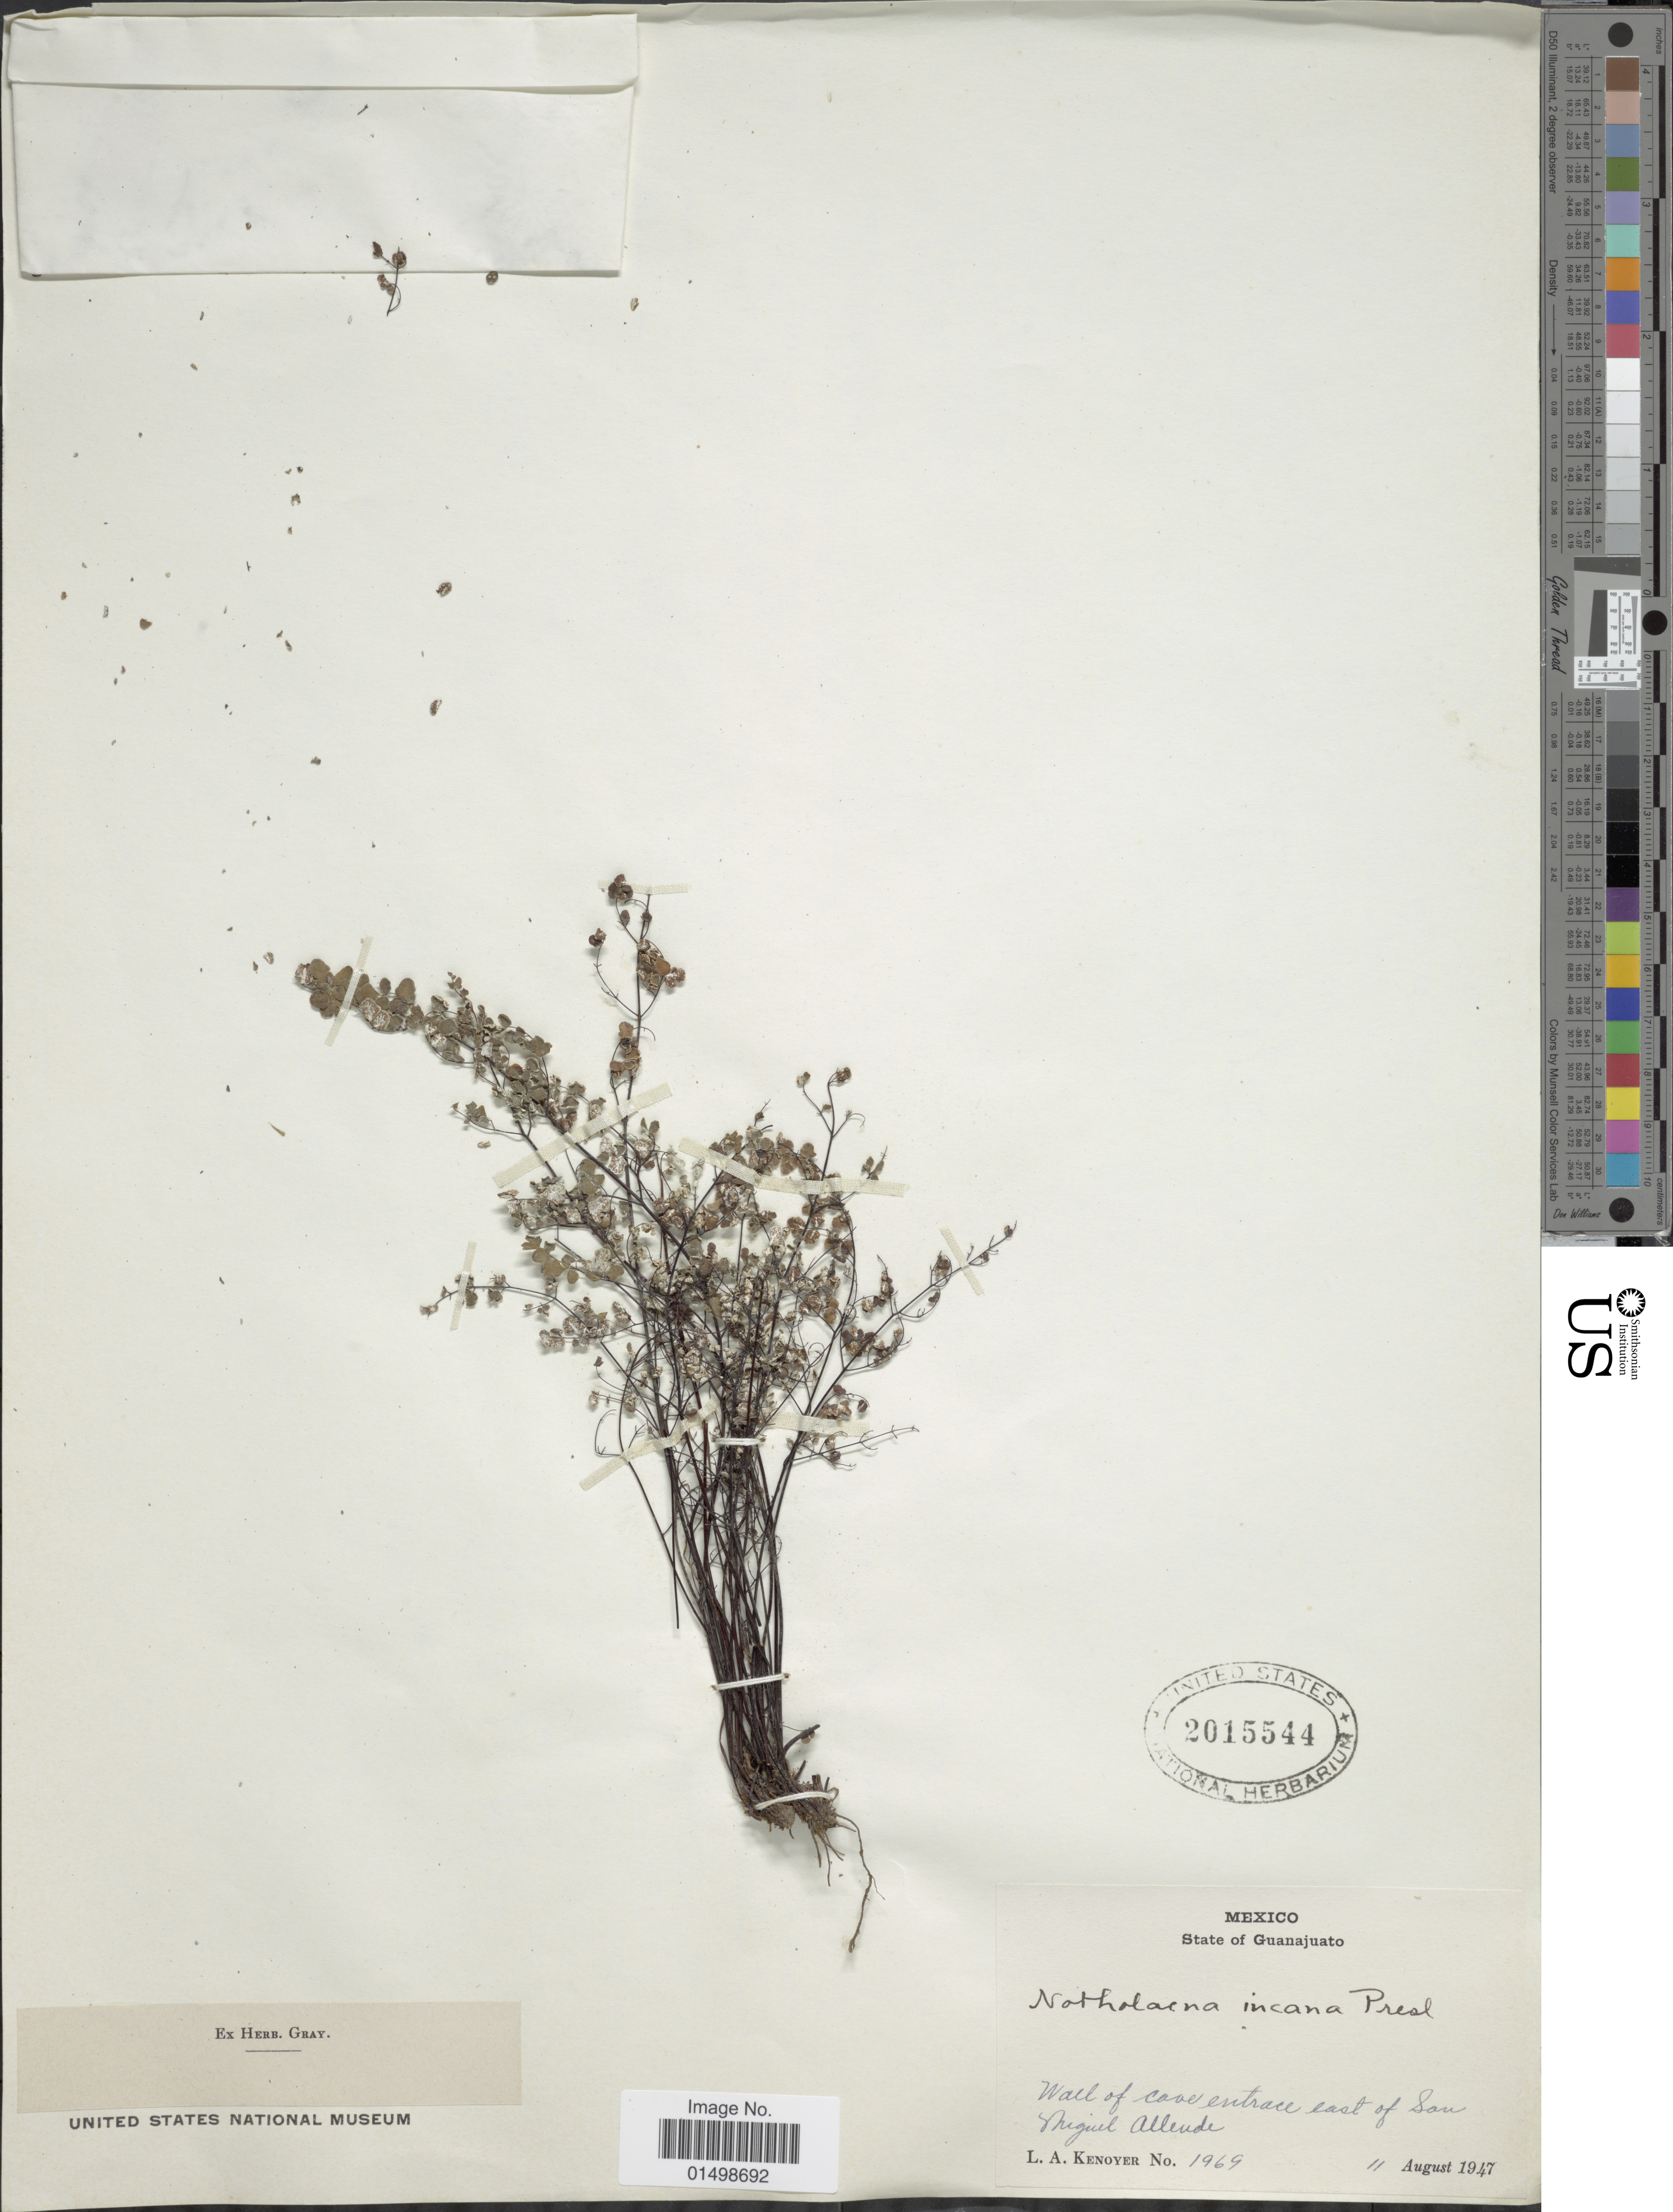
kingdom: Plantae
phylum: Tracheophyta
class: Polypodiopsida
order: Polypodiales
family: Pteridaceae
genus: Cheilanthes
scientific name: Cheilanthes incana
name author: (C. Presl) Mickel & Beitel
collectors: L. A. Kenoyer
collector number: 1969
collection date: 1947-08-11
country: Mexico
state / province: Guanajuato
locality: Wall of cave entrance east of San Miguel Allende.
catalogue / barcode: US 2015544